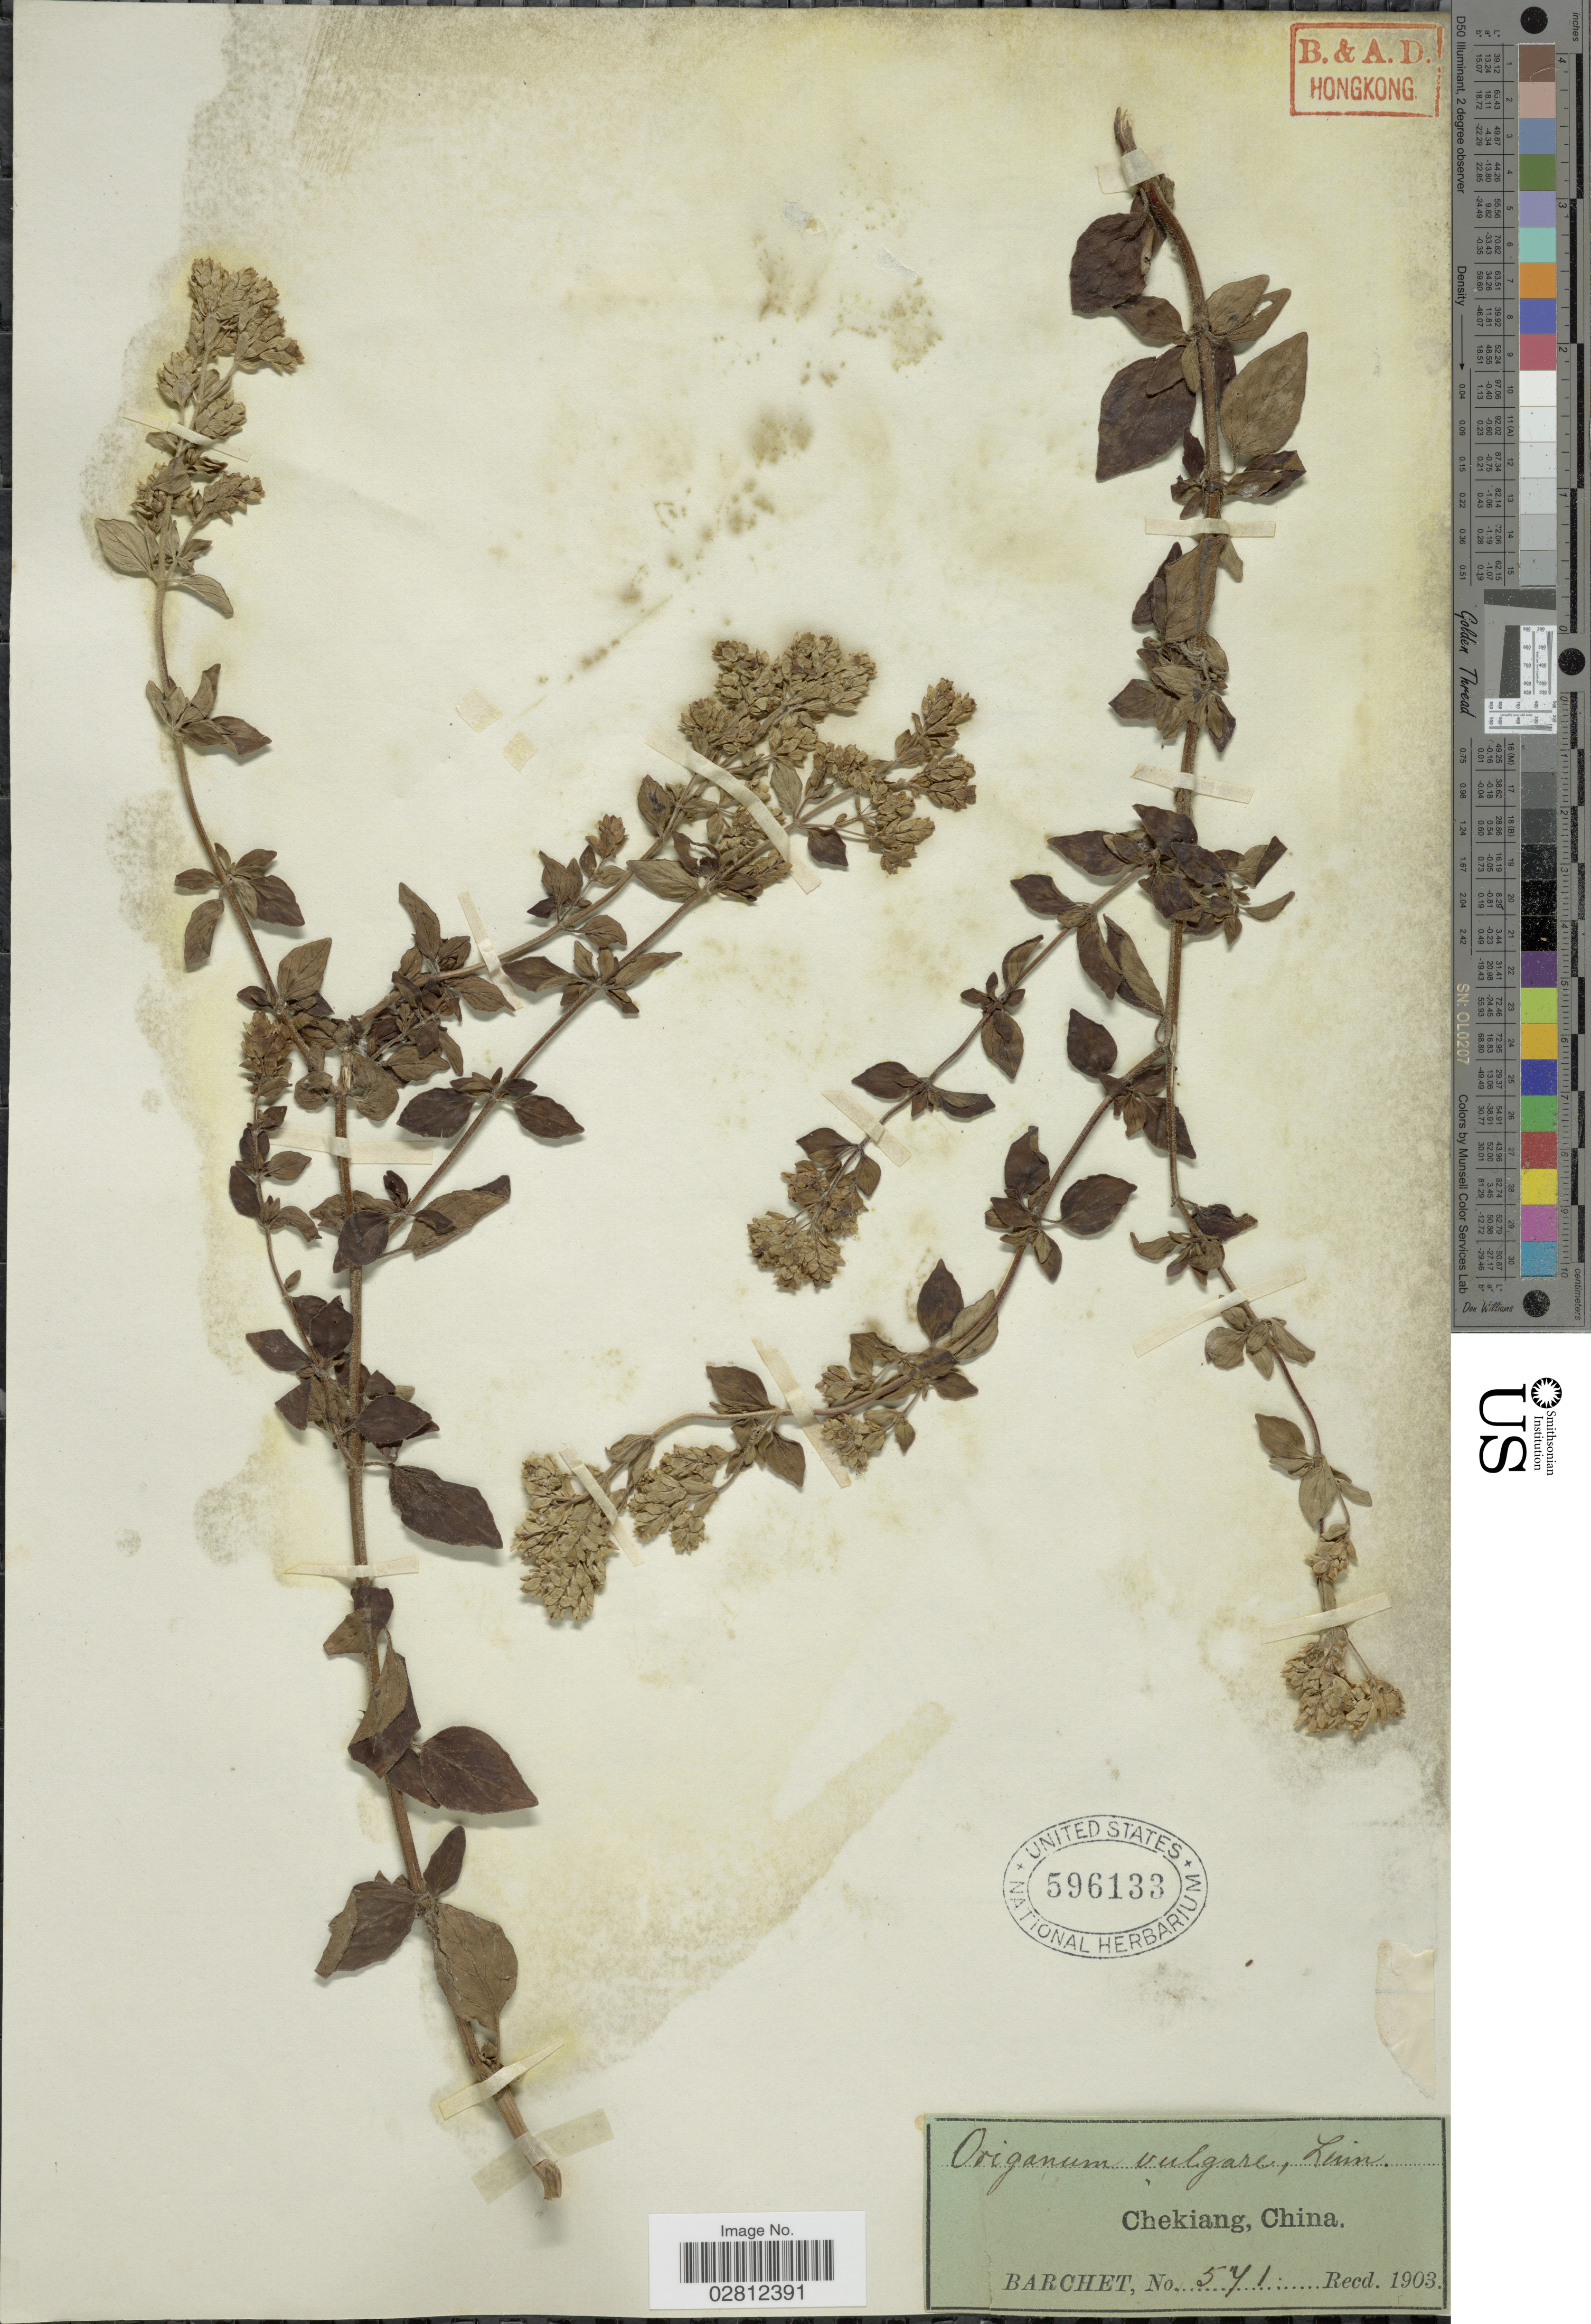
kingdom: Plantae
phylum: Tracheophyta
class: Magnoliopsida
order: Lamiales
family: Lamiaceae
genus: Origanum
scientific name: Origanum vulgare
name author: L.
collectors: Barchet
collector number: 571*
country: China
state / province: Zhejiang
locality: Chekiang.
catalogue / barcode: US 596133